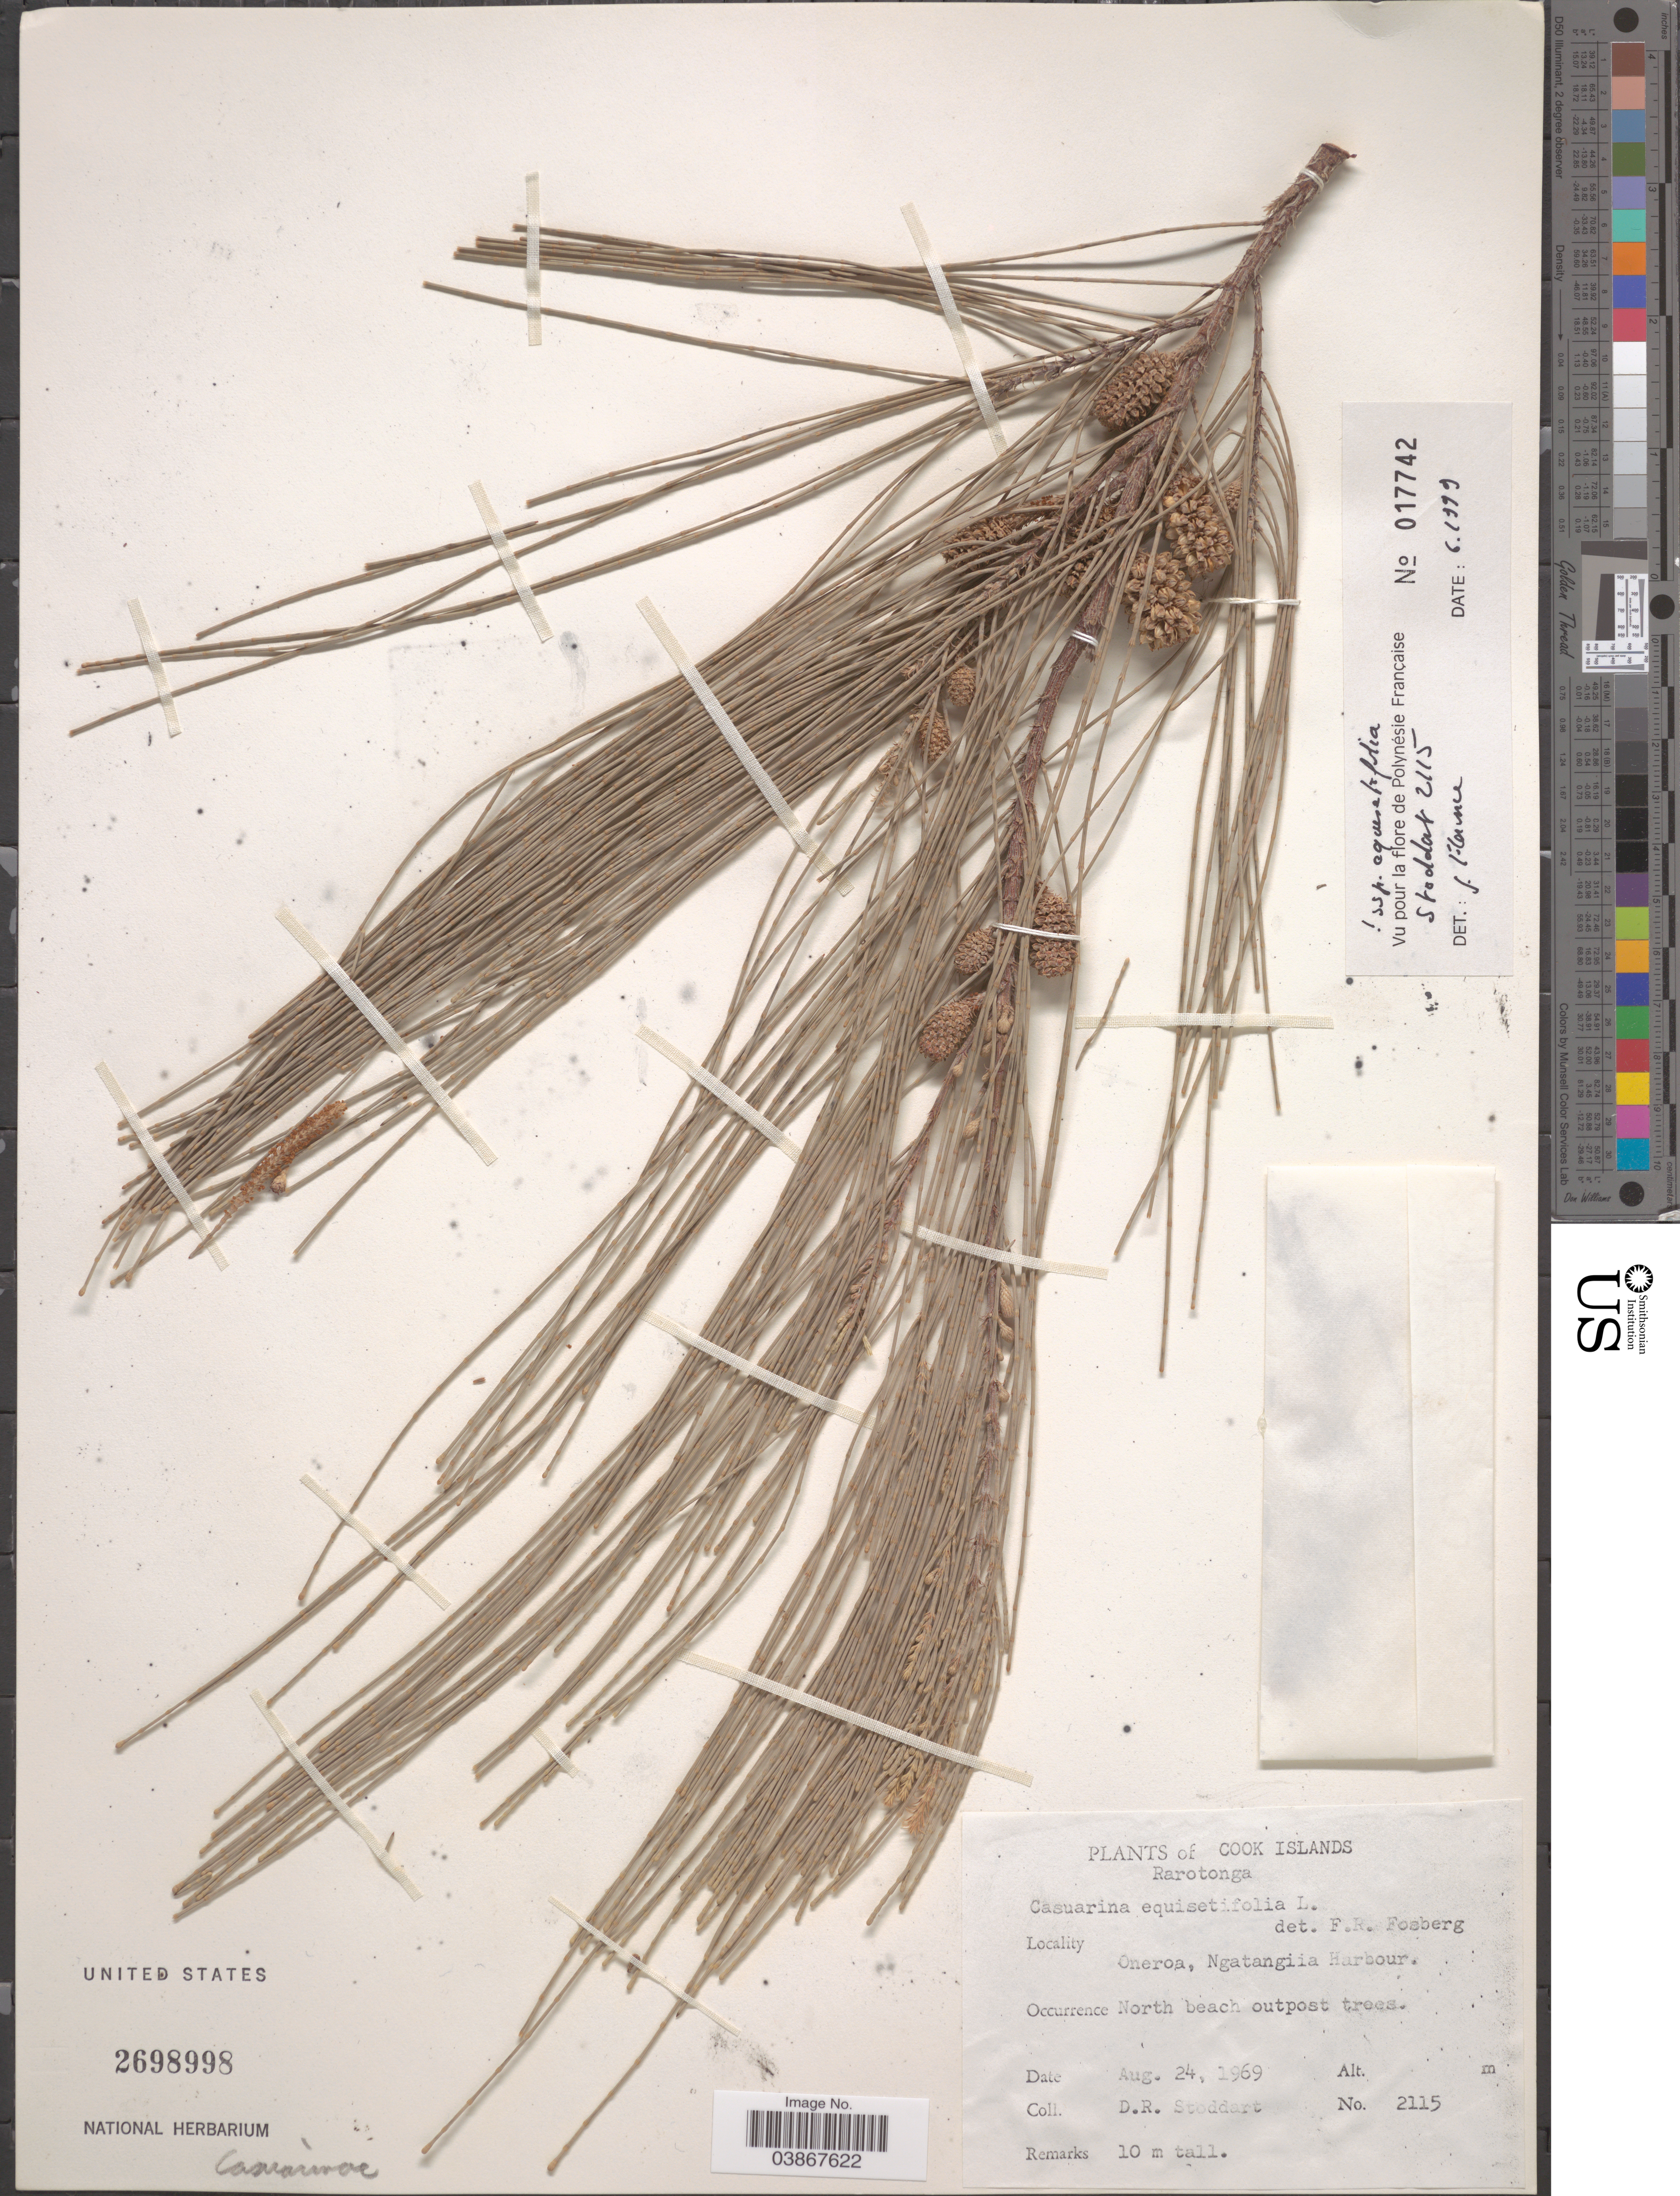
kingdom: Plantae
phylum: Tracheophyta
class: Magnoliopsida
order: Fagales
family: Casuarinaceae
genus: Casuarina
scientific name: Casuarina equisetifolia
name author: L.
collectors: D. R. Stoddart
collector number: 2115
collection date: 1969-08-24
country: Cook Islands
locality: Rarotonga. Oneroa, Ngatangiia Harbour.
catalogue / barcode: US 2698998